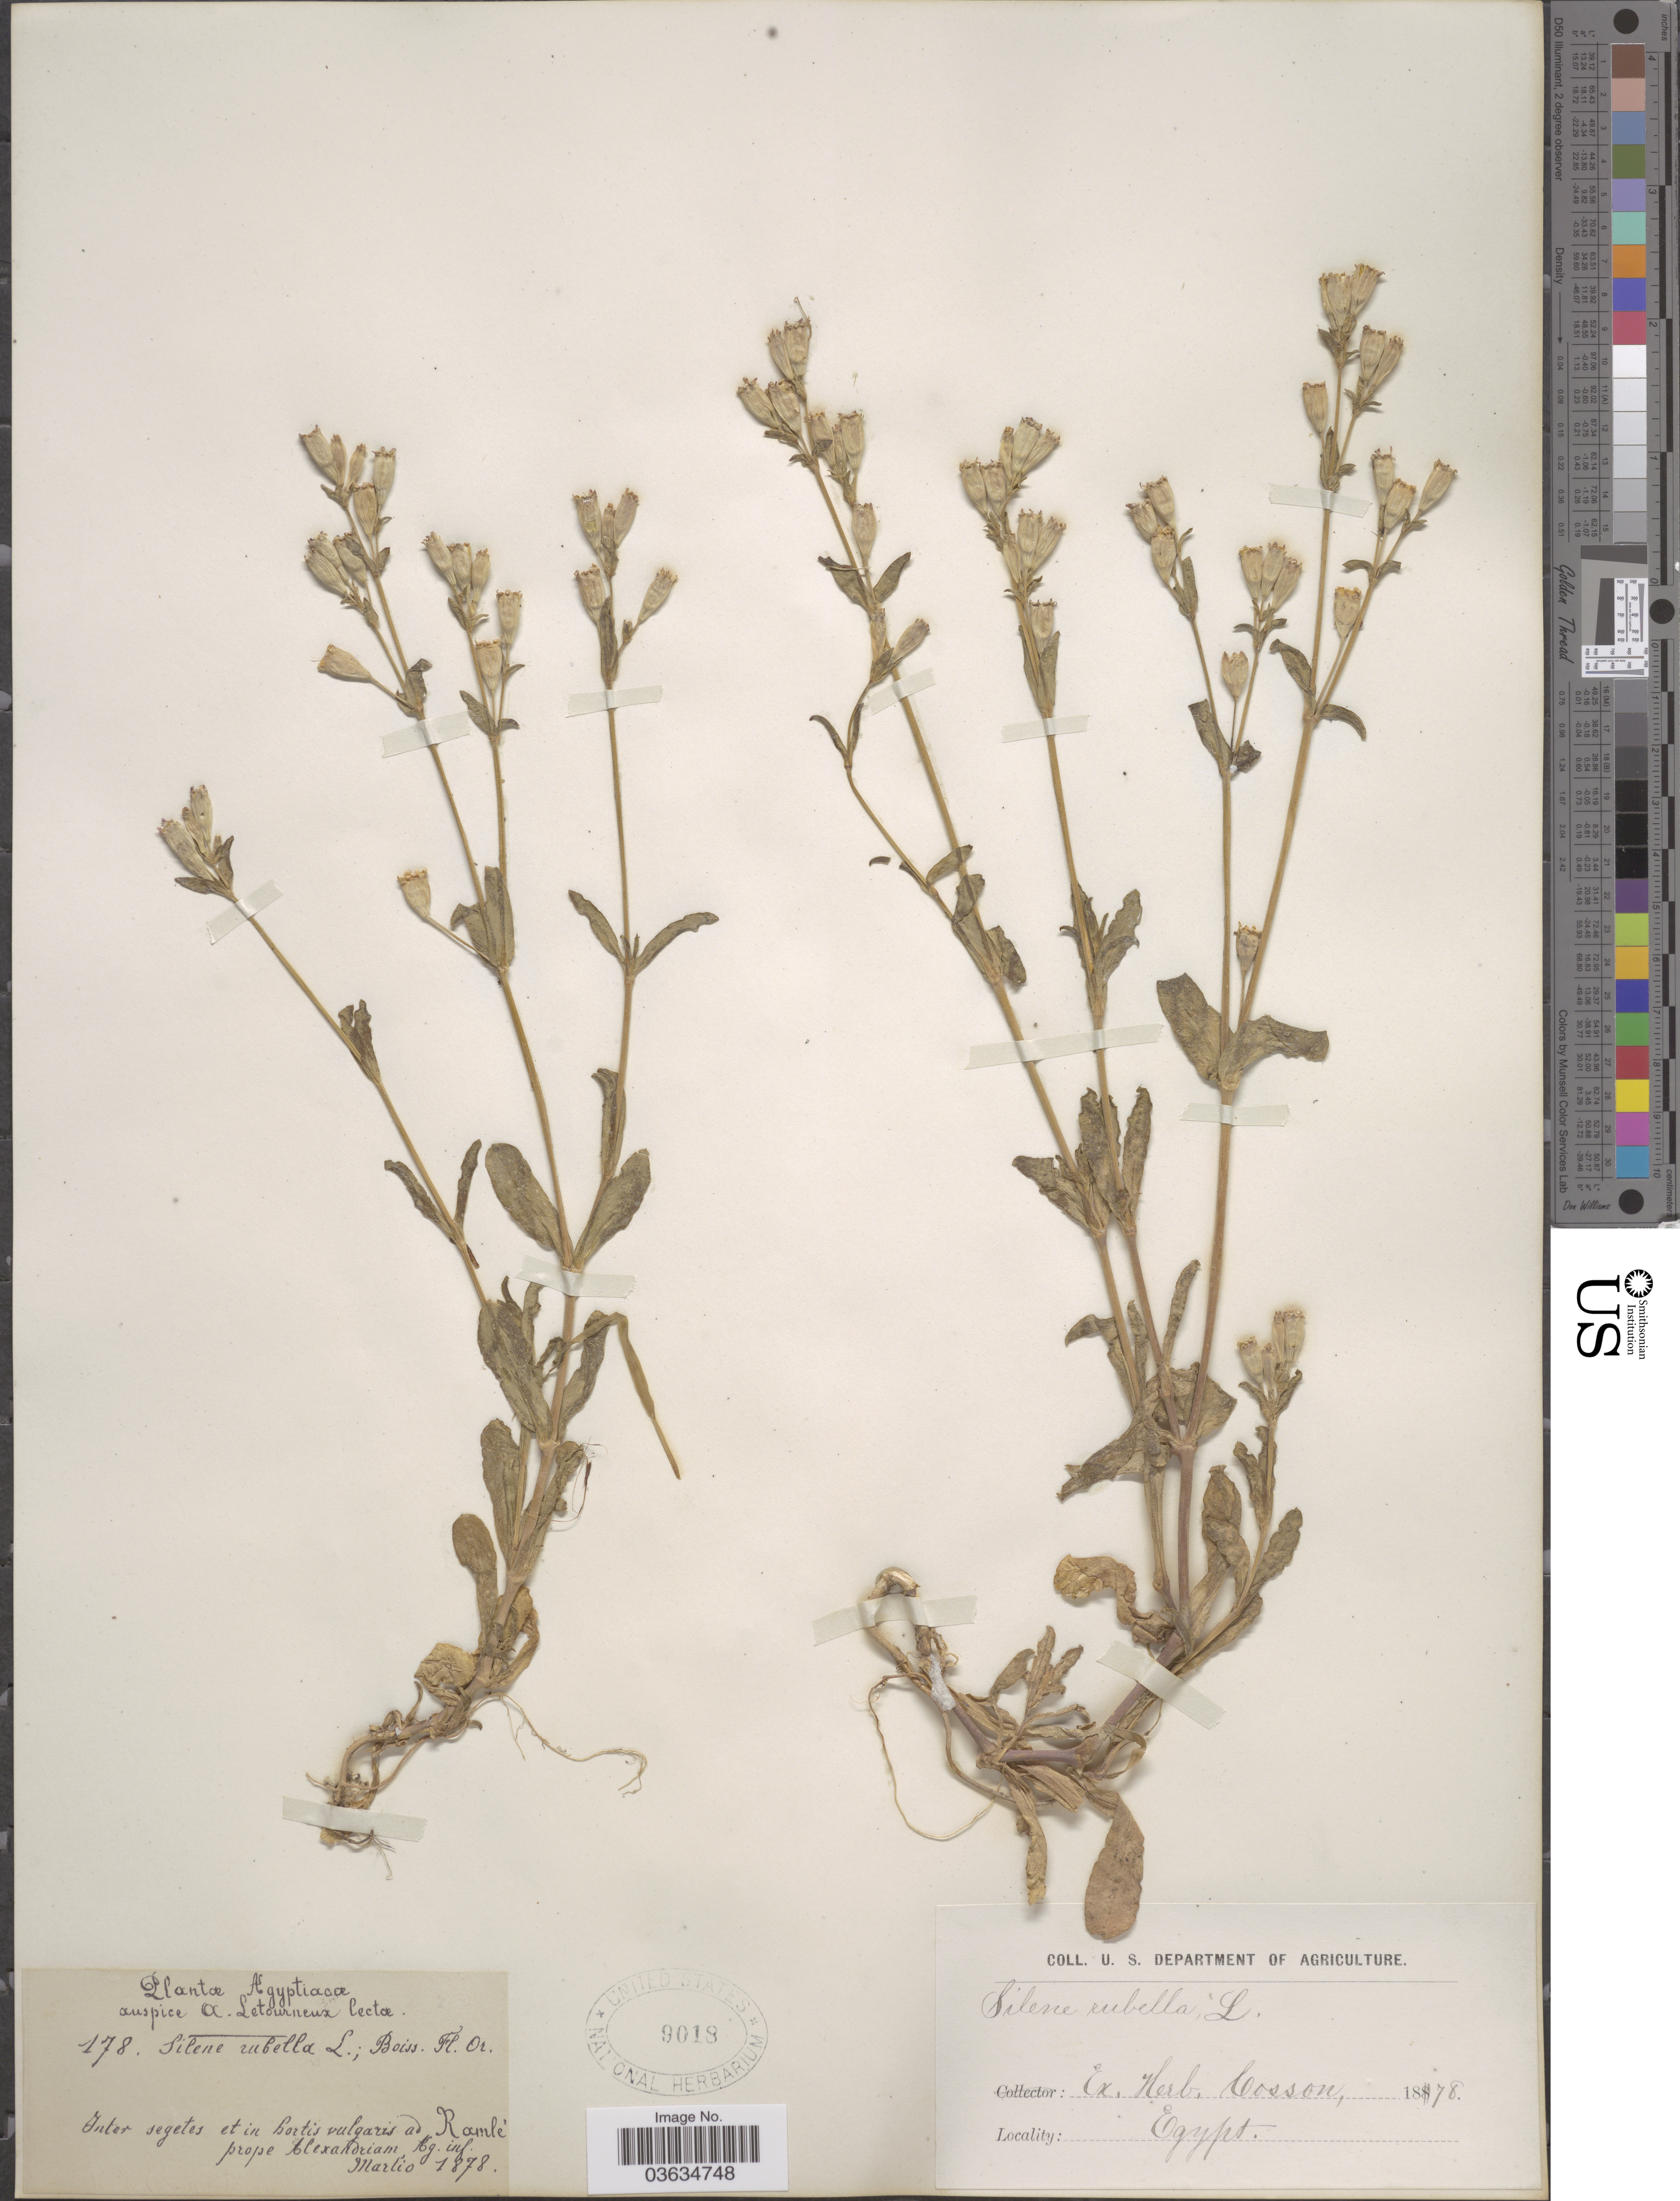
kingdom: Plantae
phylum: Tracheophyta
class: Magnoliopsida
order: Caryophyllales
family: Caryophyllaceae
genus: Silene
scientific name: Silene rubella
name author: L.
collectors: A. Letourneux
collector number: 178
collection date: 1878-03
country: Egypt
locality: Agyptiacæ. Inter segetes et in hortis vulgaris ad Ramlé prope Alexandriam, Ag. inf.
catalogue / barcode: US 9018